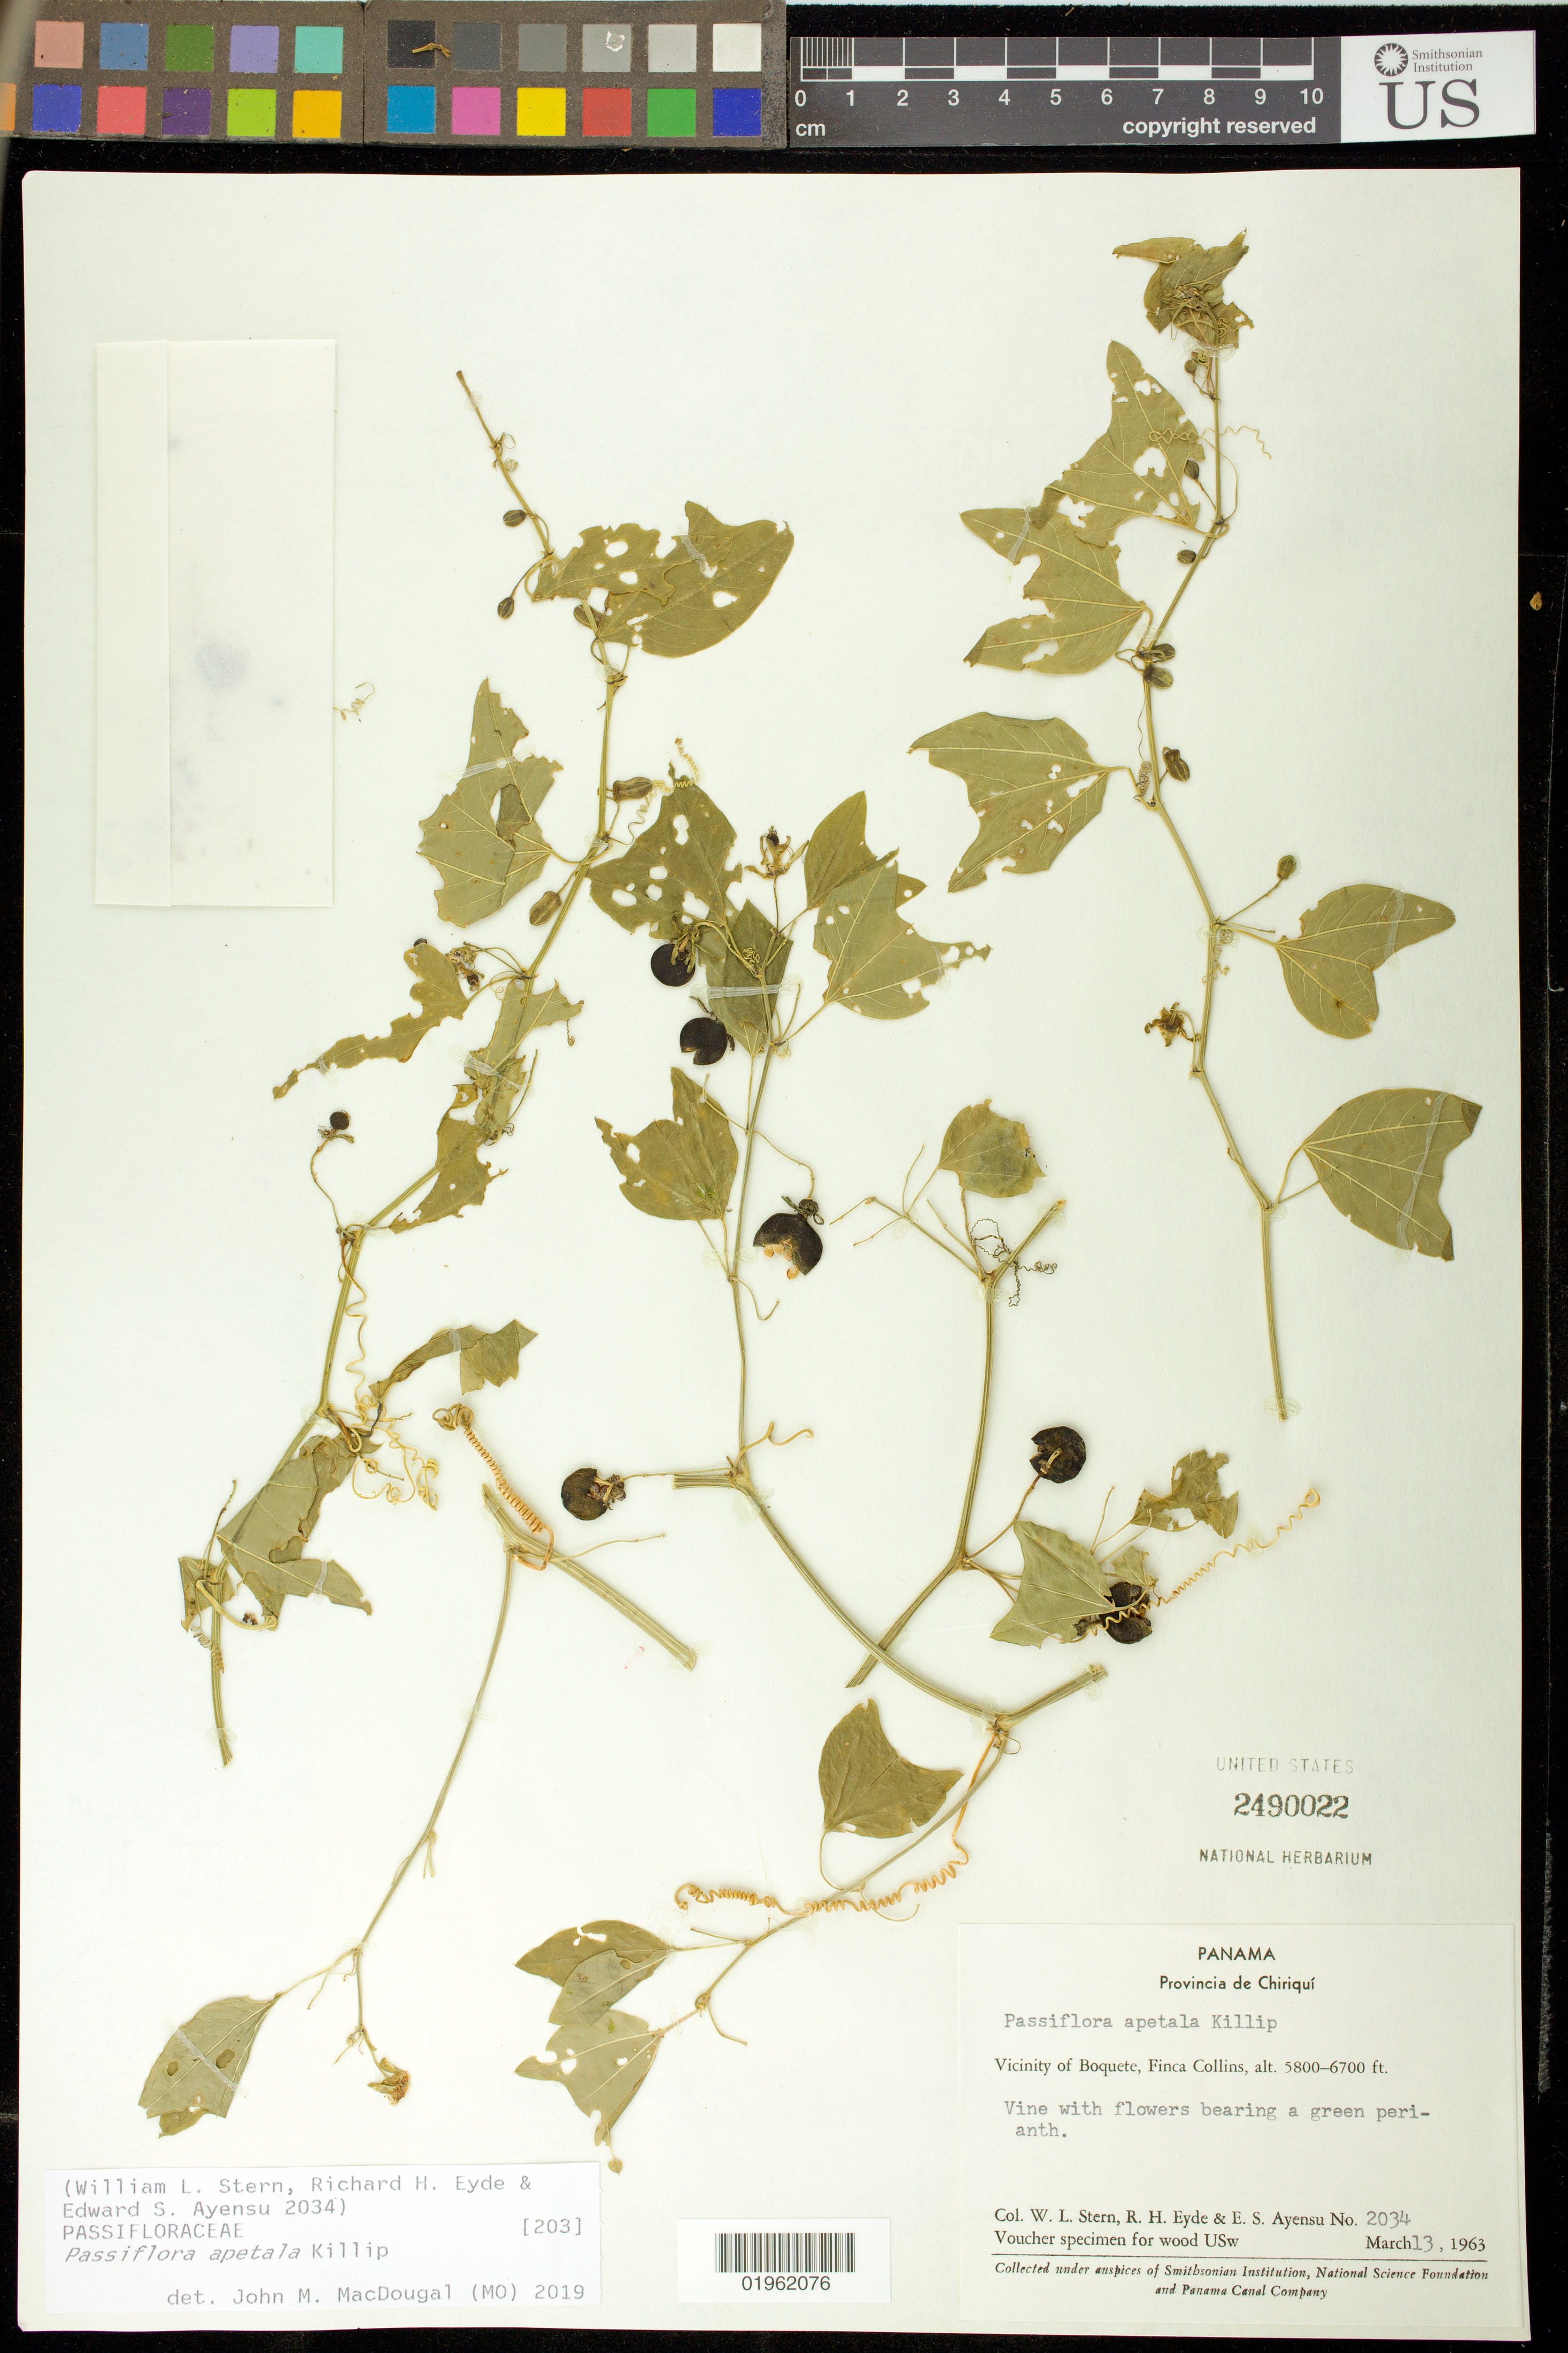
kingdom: Plantae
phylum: Tracheophyta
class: Magnoliopsida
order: Malpighiales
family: Passifloraceae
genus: Passiflora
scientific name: Passiflora apetala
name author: Killip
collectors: W. L. Stern, R. H. Eyde & E. S. Ayensu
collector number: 2034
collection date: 1963-03-13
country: Panama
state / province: Chiriquí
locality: Vicinity of Boquete, Finca Collins.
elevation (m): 1768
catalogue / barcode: US 2490022